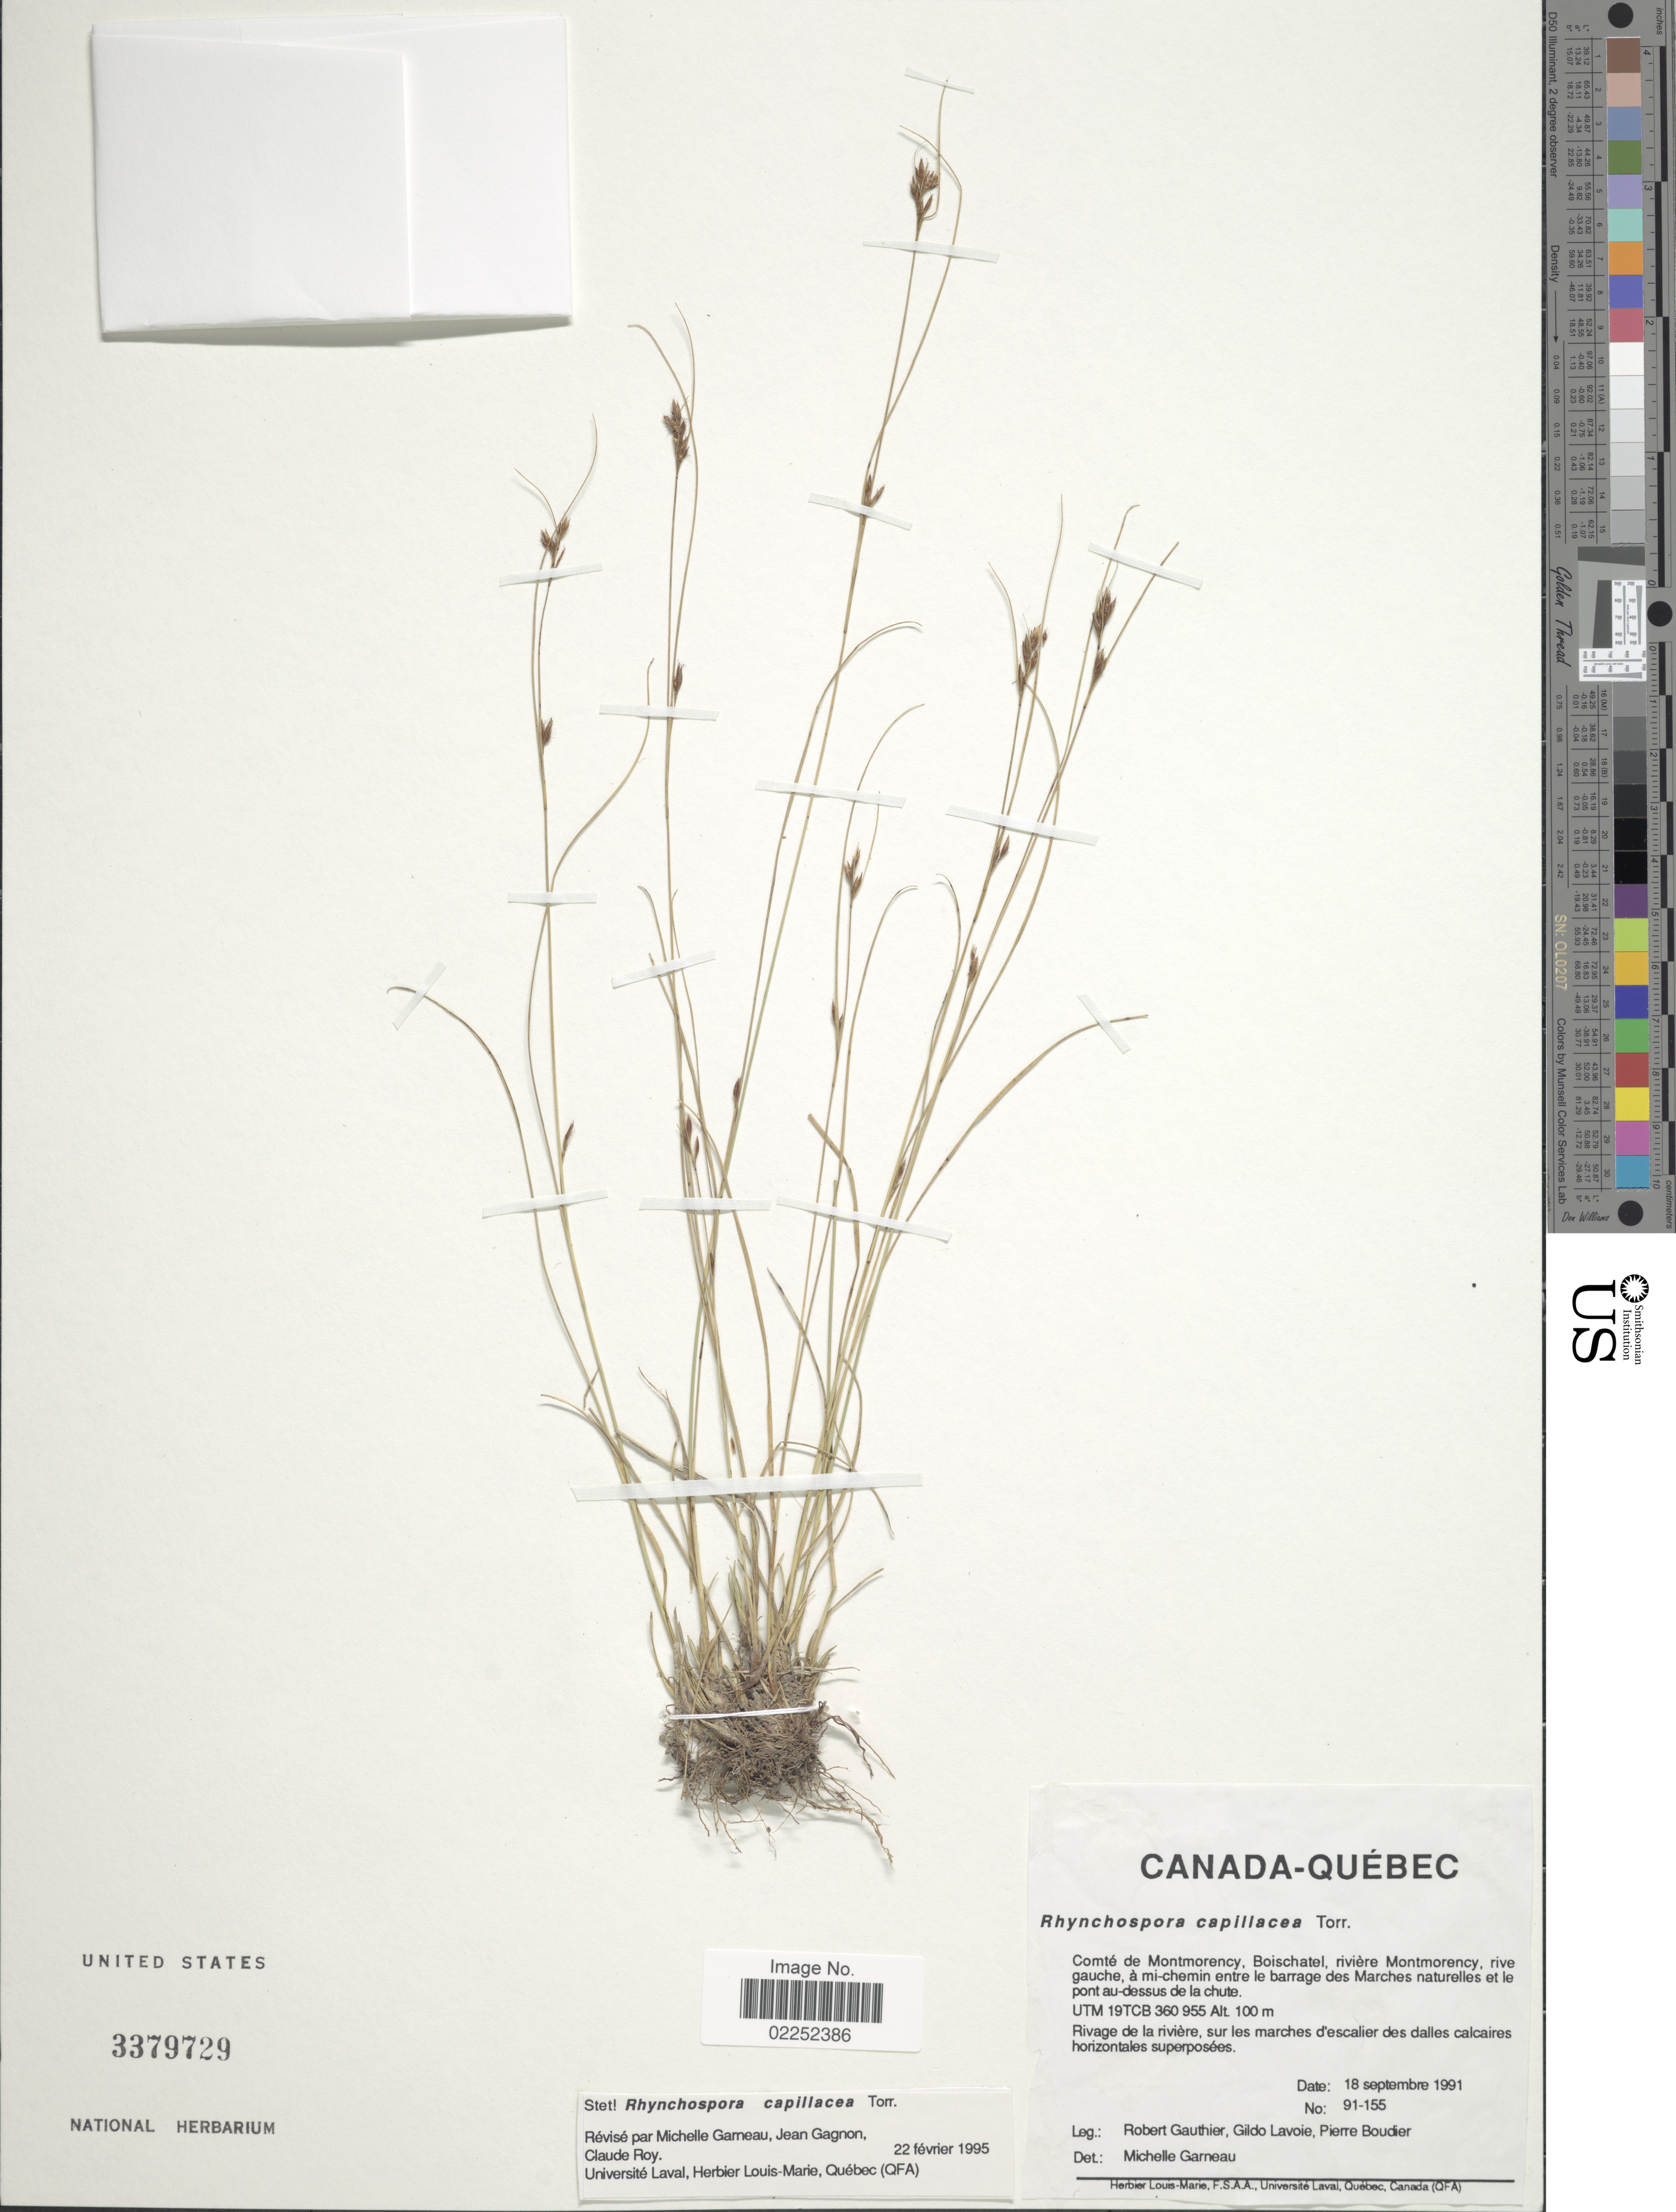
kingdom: Plantae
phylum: Tracheophyta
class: Liliopsida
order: Poales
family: Cyperaceae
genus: Rhynchospora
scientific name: Rhynchospora capillacea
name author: Torr.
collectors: R. Gauthier, G. Lavoie & P. Boudier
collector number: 91-155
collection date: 1991-09-18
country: Canada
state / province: Quebec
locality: Comté de Montmorency, Boischatel, rivière Montmorency, rive gauche, à mi-chemin entre le barrage des Marches naturelles et le pont au-dessus de la chute, Rivage de la rivière, sur les marches d'escalier des dalles calcaires horizontales superposées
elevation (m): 100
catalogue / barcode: US 3379729